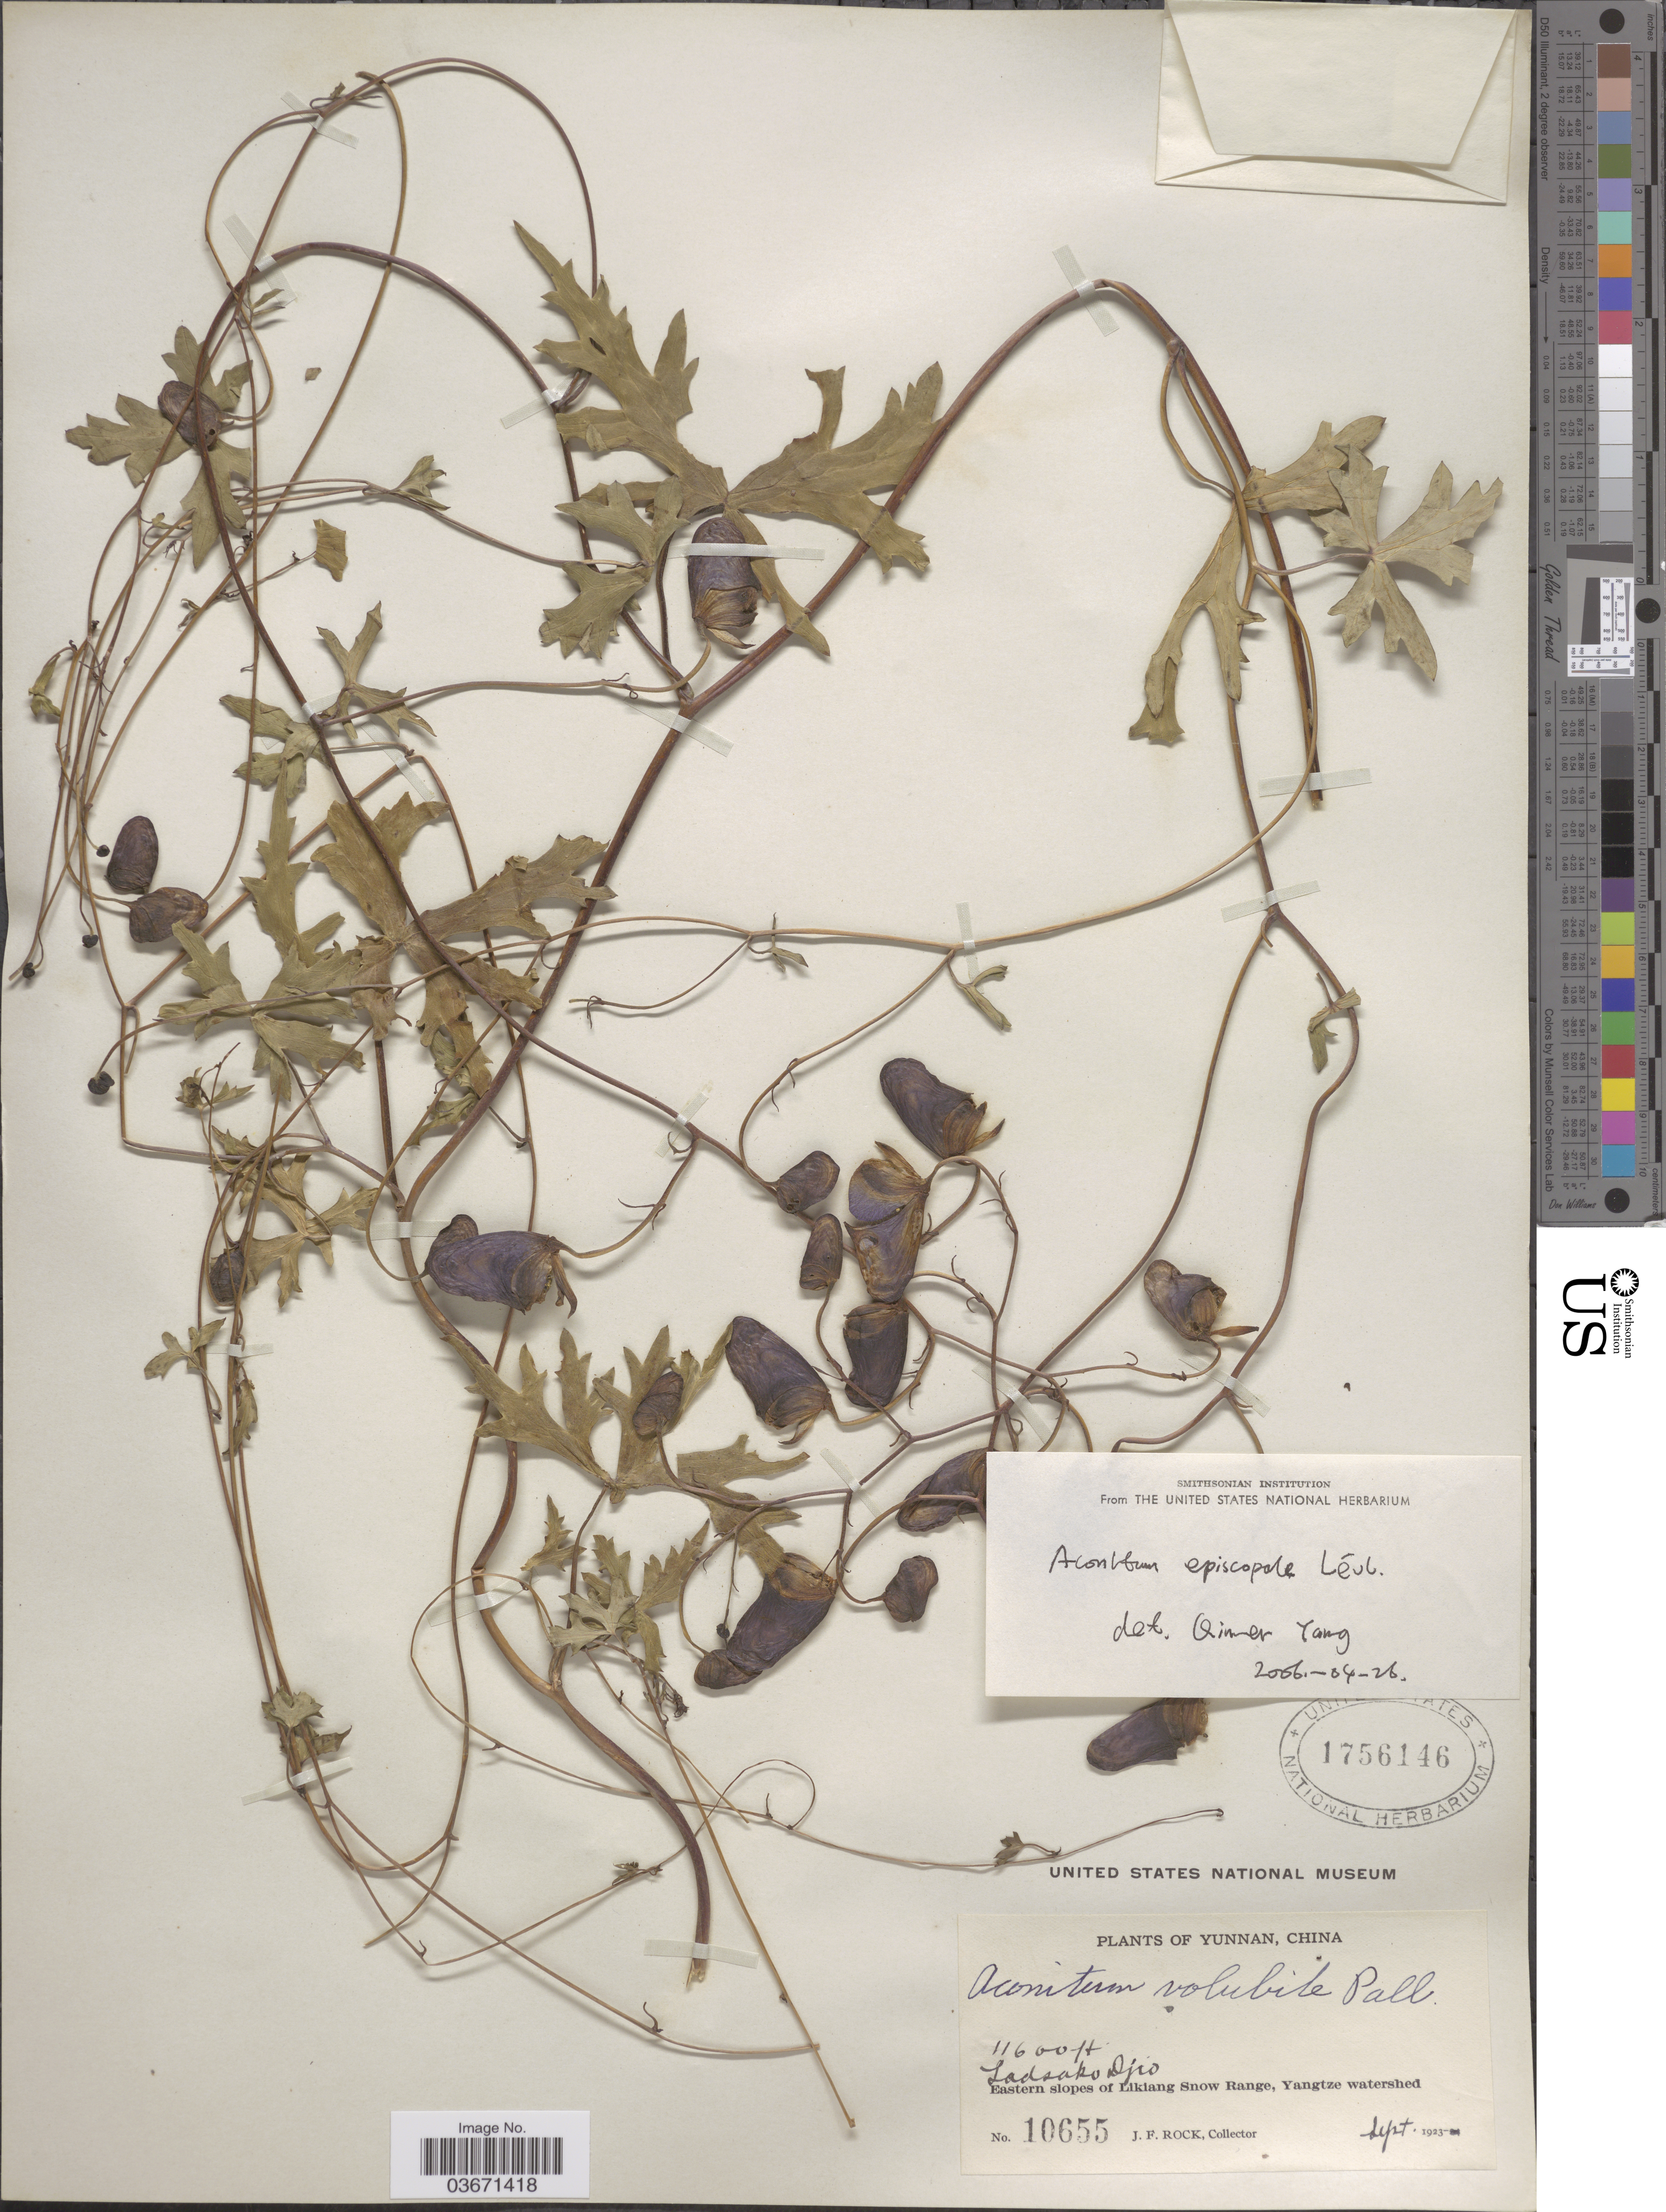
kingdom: Plantae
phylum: Tracheophyta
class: Magnoliopsida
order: Ranunculales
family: Ranunculaceae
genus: Aconitum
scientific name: Aconitum episcopale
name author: H. Lév.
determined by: Yang, Q. E.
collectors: J. Rock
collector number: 10655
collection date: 1923-09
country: China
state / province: Yunnan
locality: Ladsako Djio. Eastern slopes of Likiang Snow Range, Yangtze watershed.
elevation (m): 3536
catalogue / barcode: US 1756146